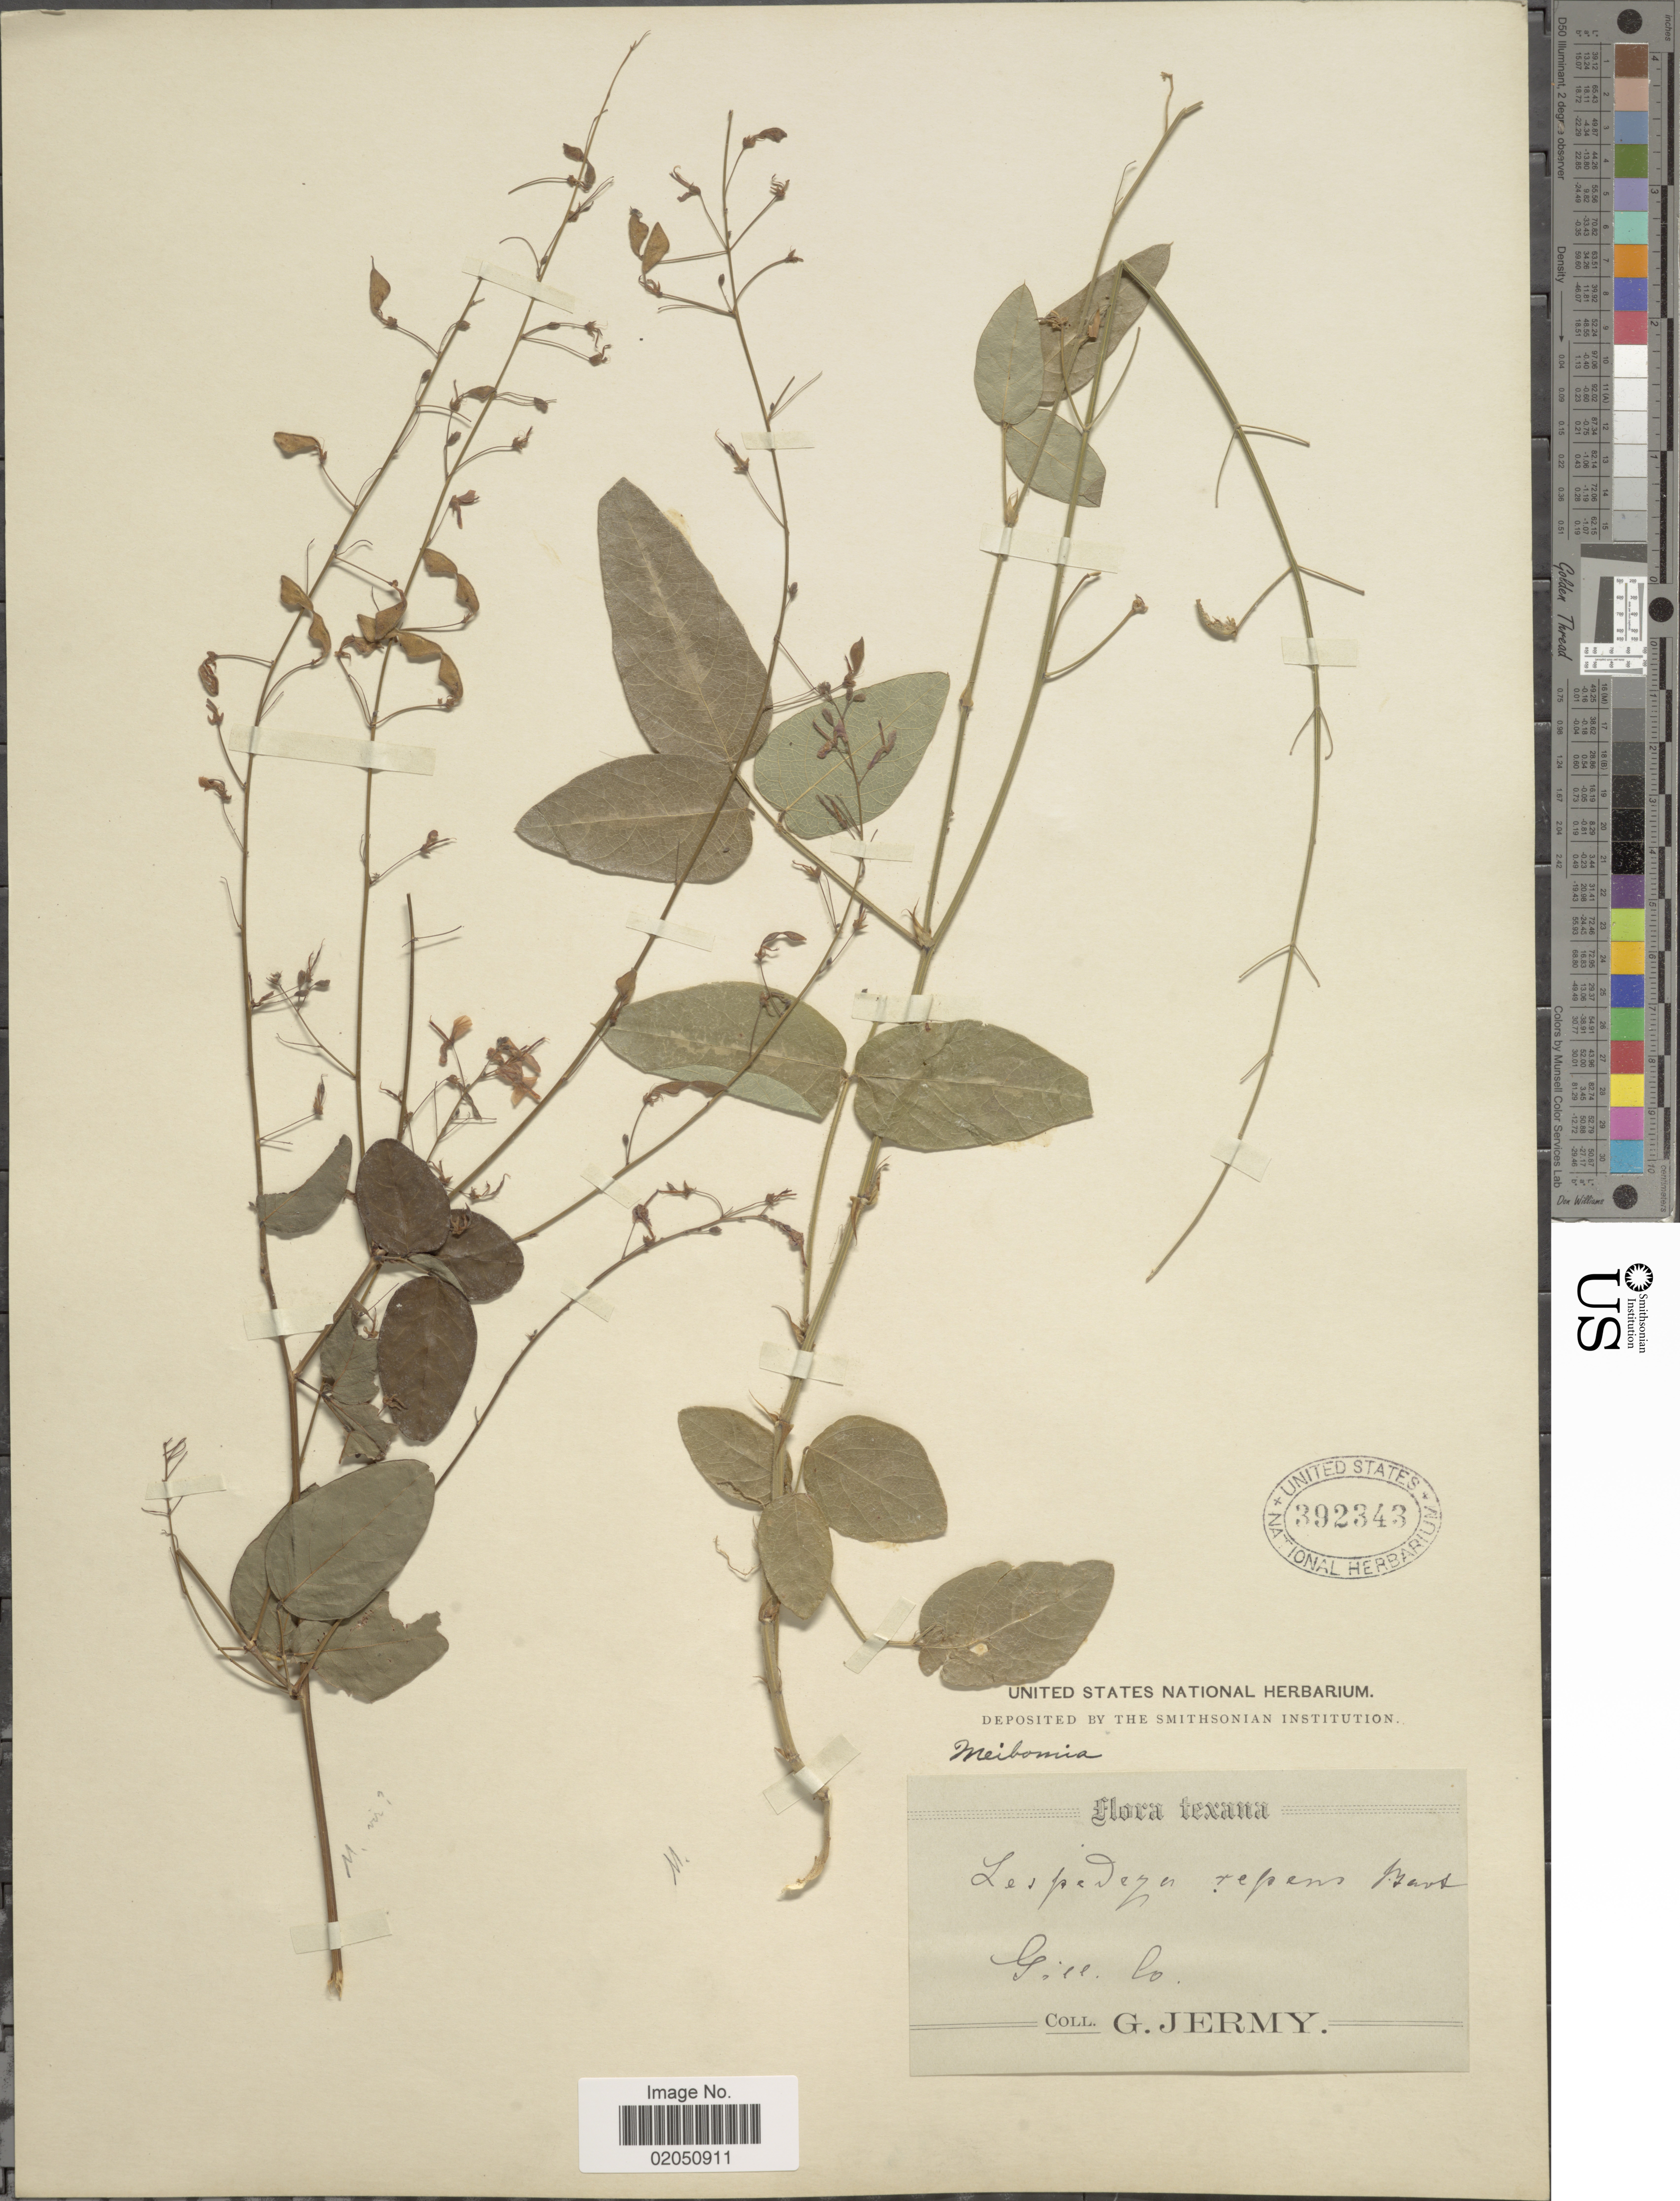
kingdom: Plantae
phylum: Tracheophyta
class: Magnoliopsida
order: Fabales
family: Fabaceae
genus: Desmodium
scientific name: Desmodium laevigatum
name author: (Nutt.) DC.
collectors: G. Jermy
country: United States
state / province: Texas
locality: Gill Co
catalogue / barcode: US 392343